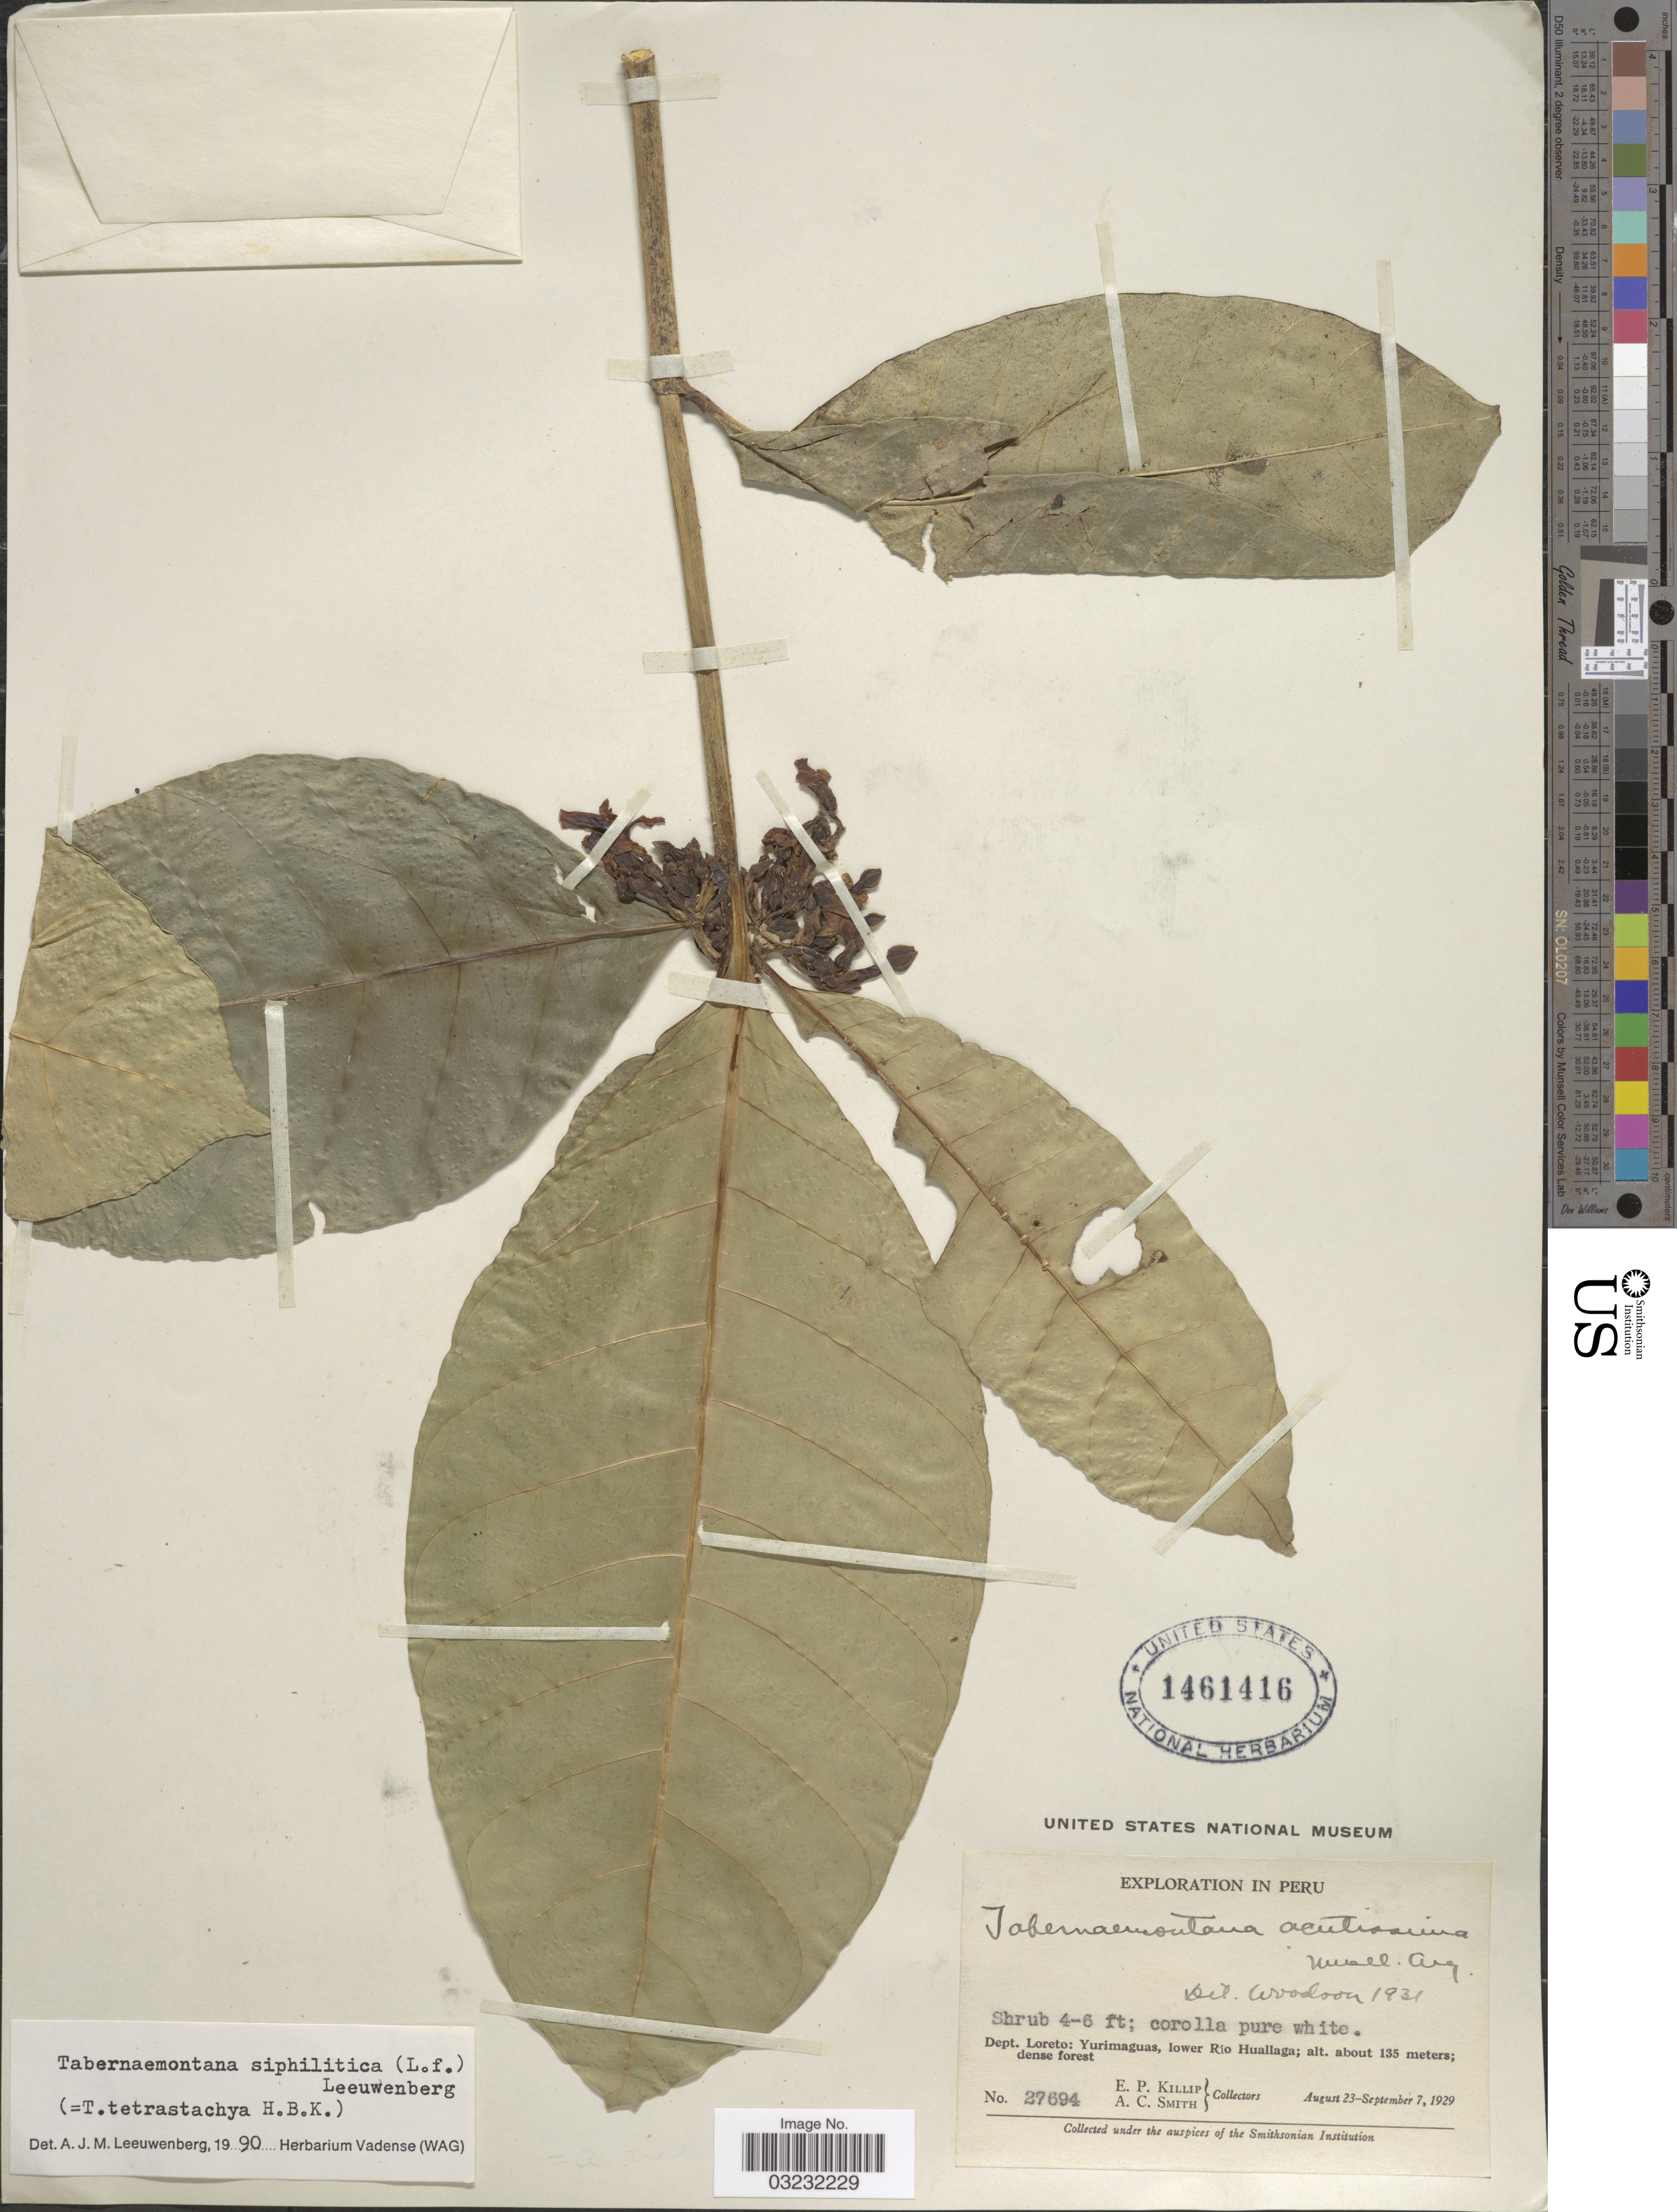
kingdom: Plantae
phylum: Tracheophyta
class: Magnoliopsida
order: Gentianales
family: Apocynaceae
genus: Tabernaemontana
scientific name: Tabernaemontana siphilitica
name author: (L. f.) Leeuwenb.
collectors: E. P. Killip & A. C. Smith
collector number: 27694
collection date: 1929-08-23/1929-09-07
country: Peru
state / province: Loreto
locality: Dept. Loreto: Yurimaguas, lower Río Huallaga.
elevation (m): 135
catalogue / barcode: US 1461416